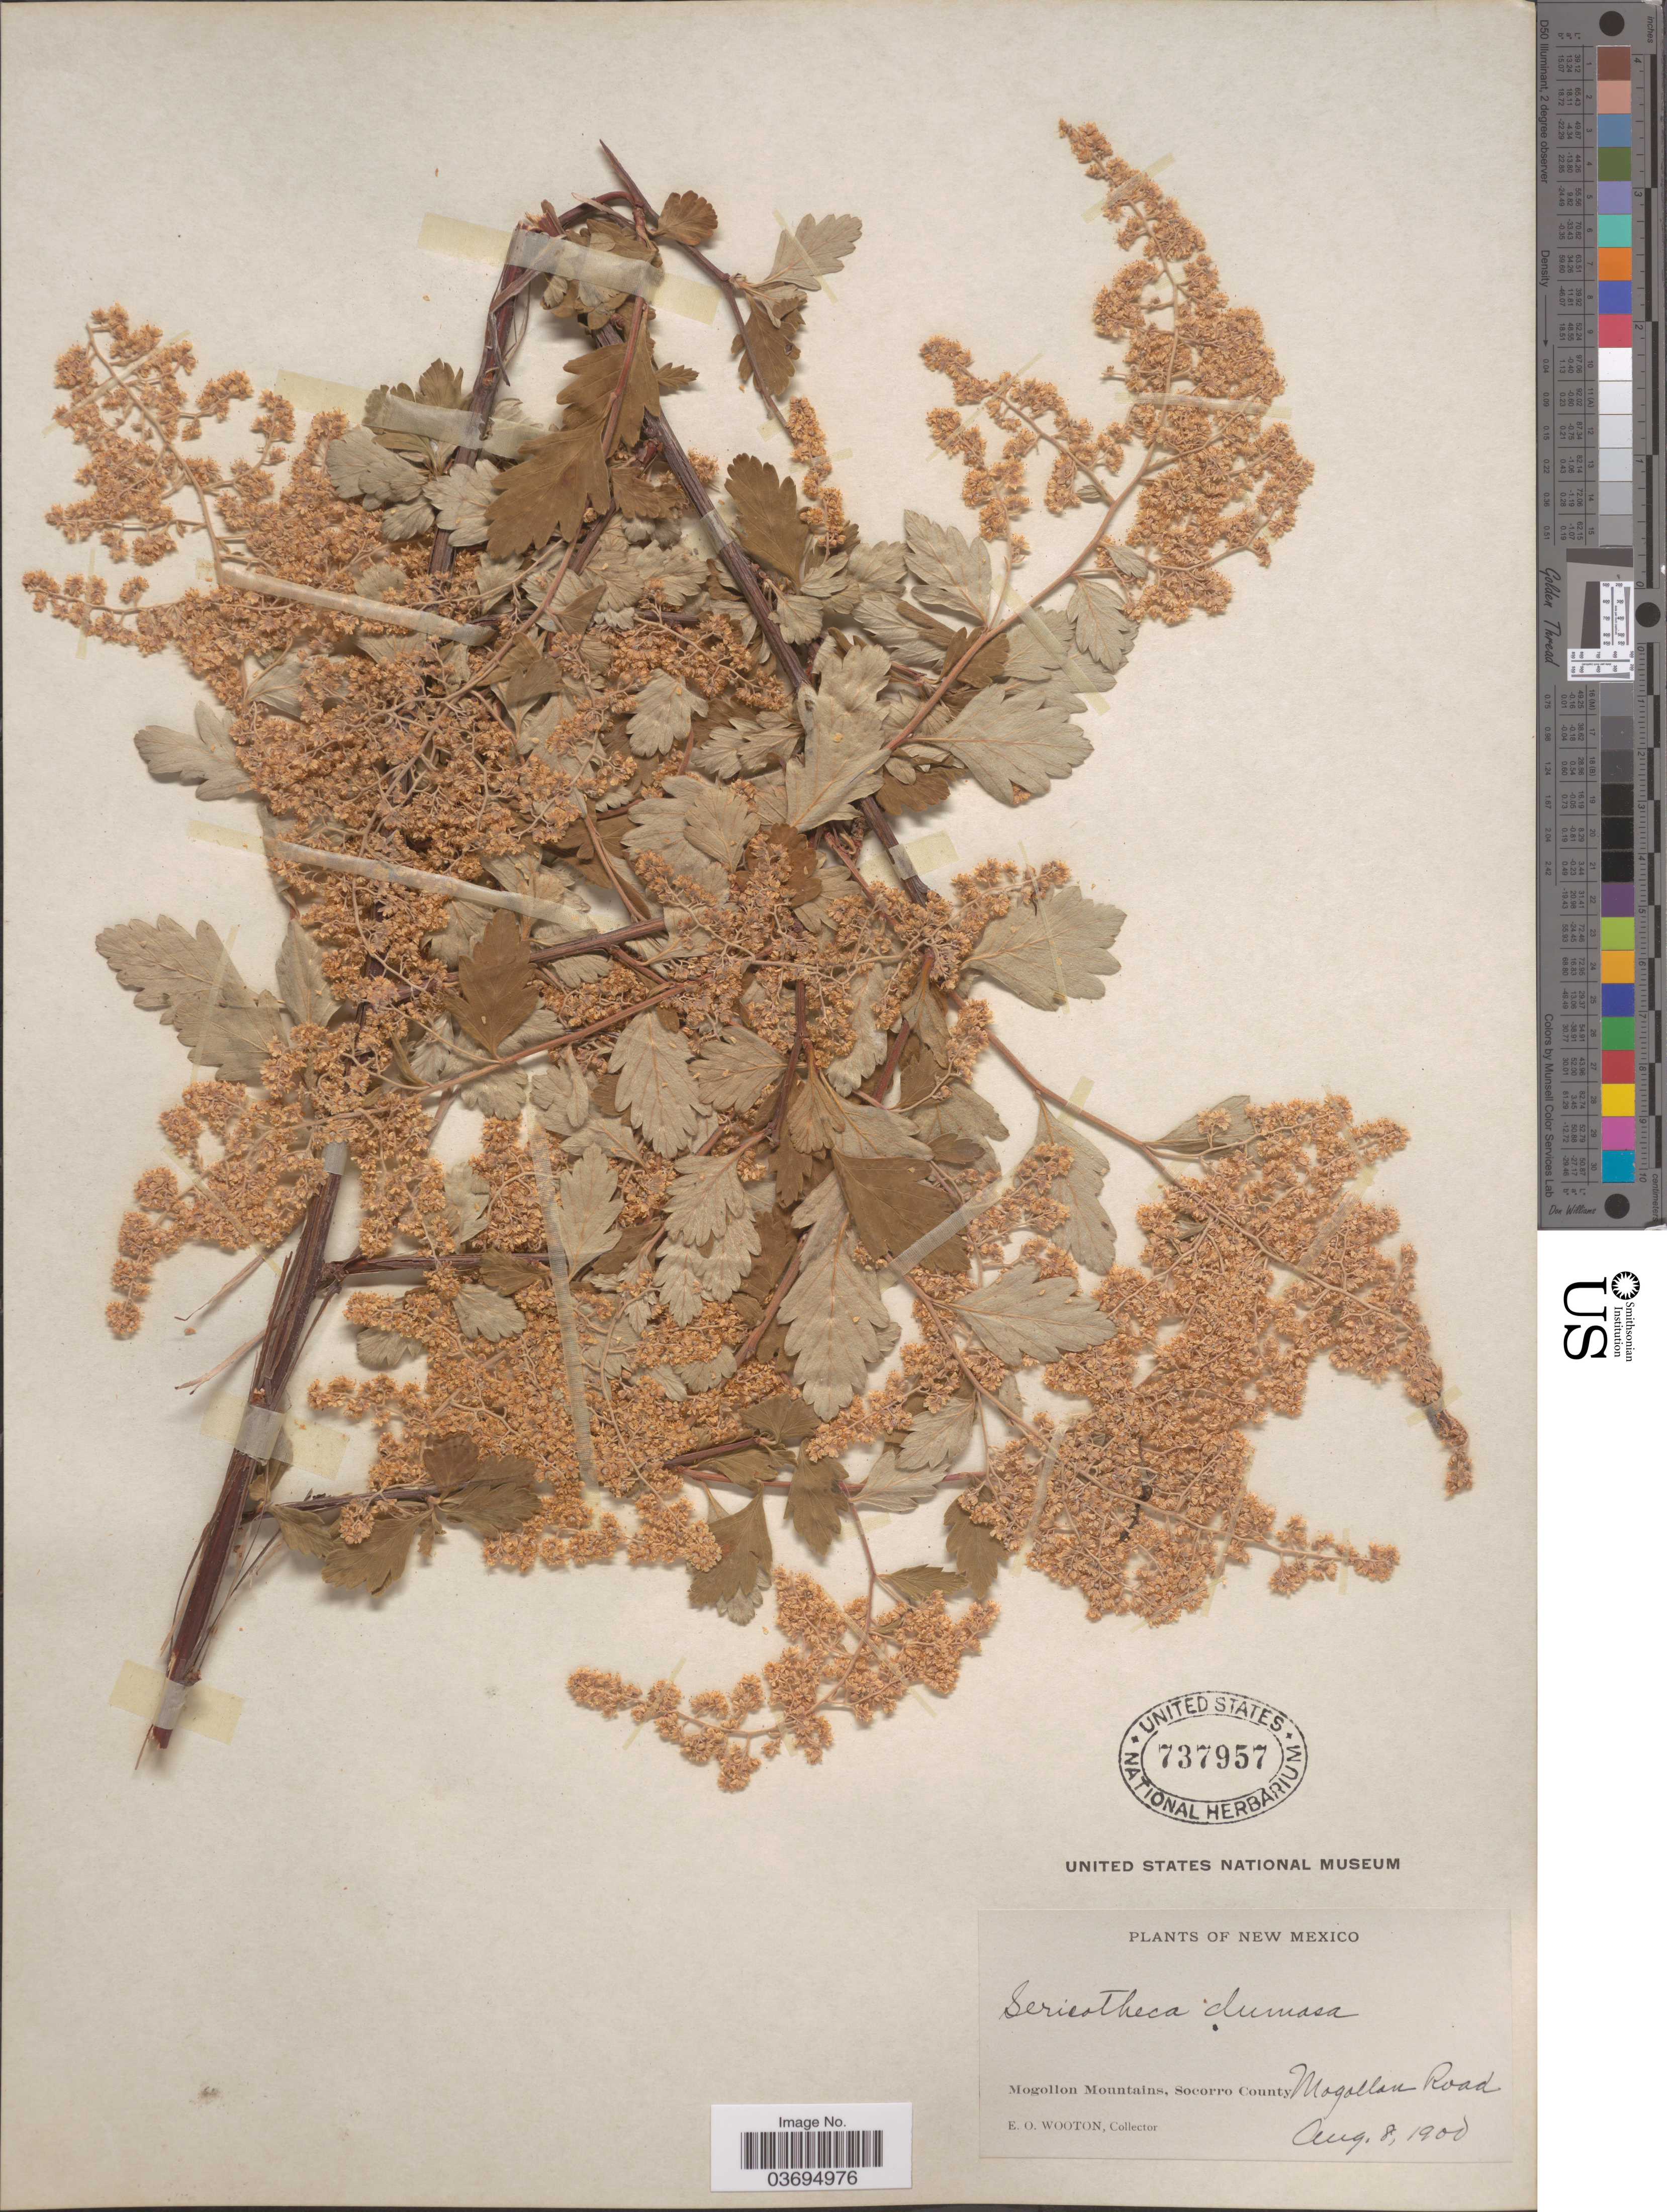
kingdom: Plantae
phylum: Tracheophyta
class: Magnoliopsida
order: Rosales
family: Rosaceae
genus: Holodiscus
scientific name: Holodiscus discolor var. dumosus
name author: Maxim. ex J.M. Coult.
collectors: E. O. Wooton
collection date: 1900-08-08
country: United States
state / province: New Mexico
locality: Mogollon Mountains, Socorro County Mogollan Road.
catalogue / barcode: US 737957